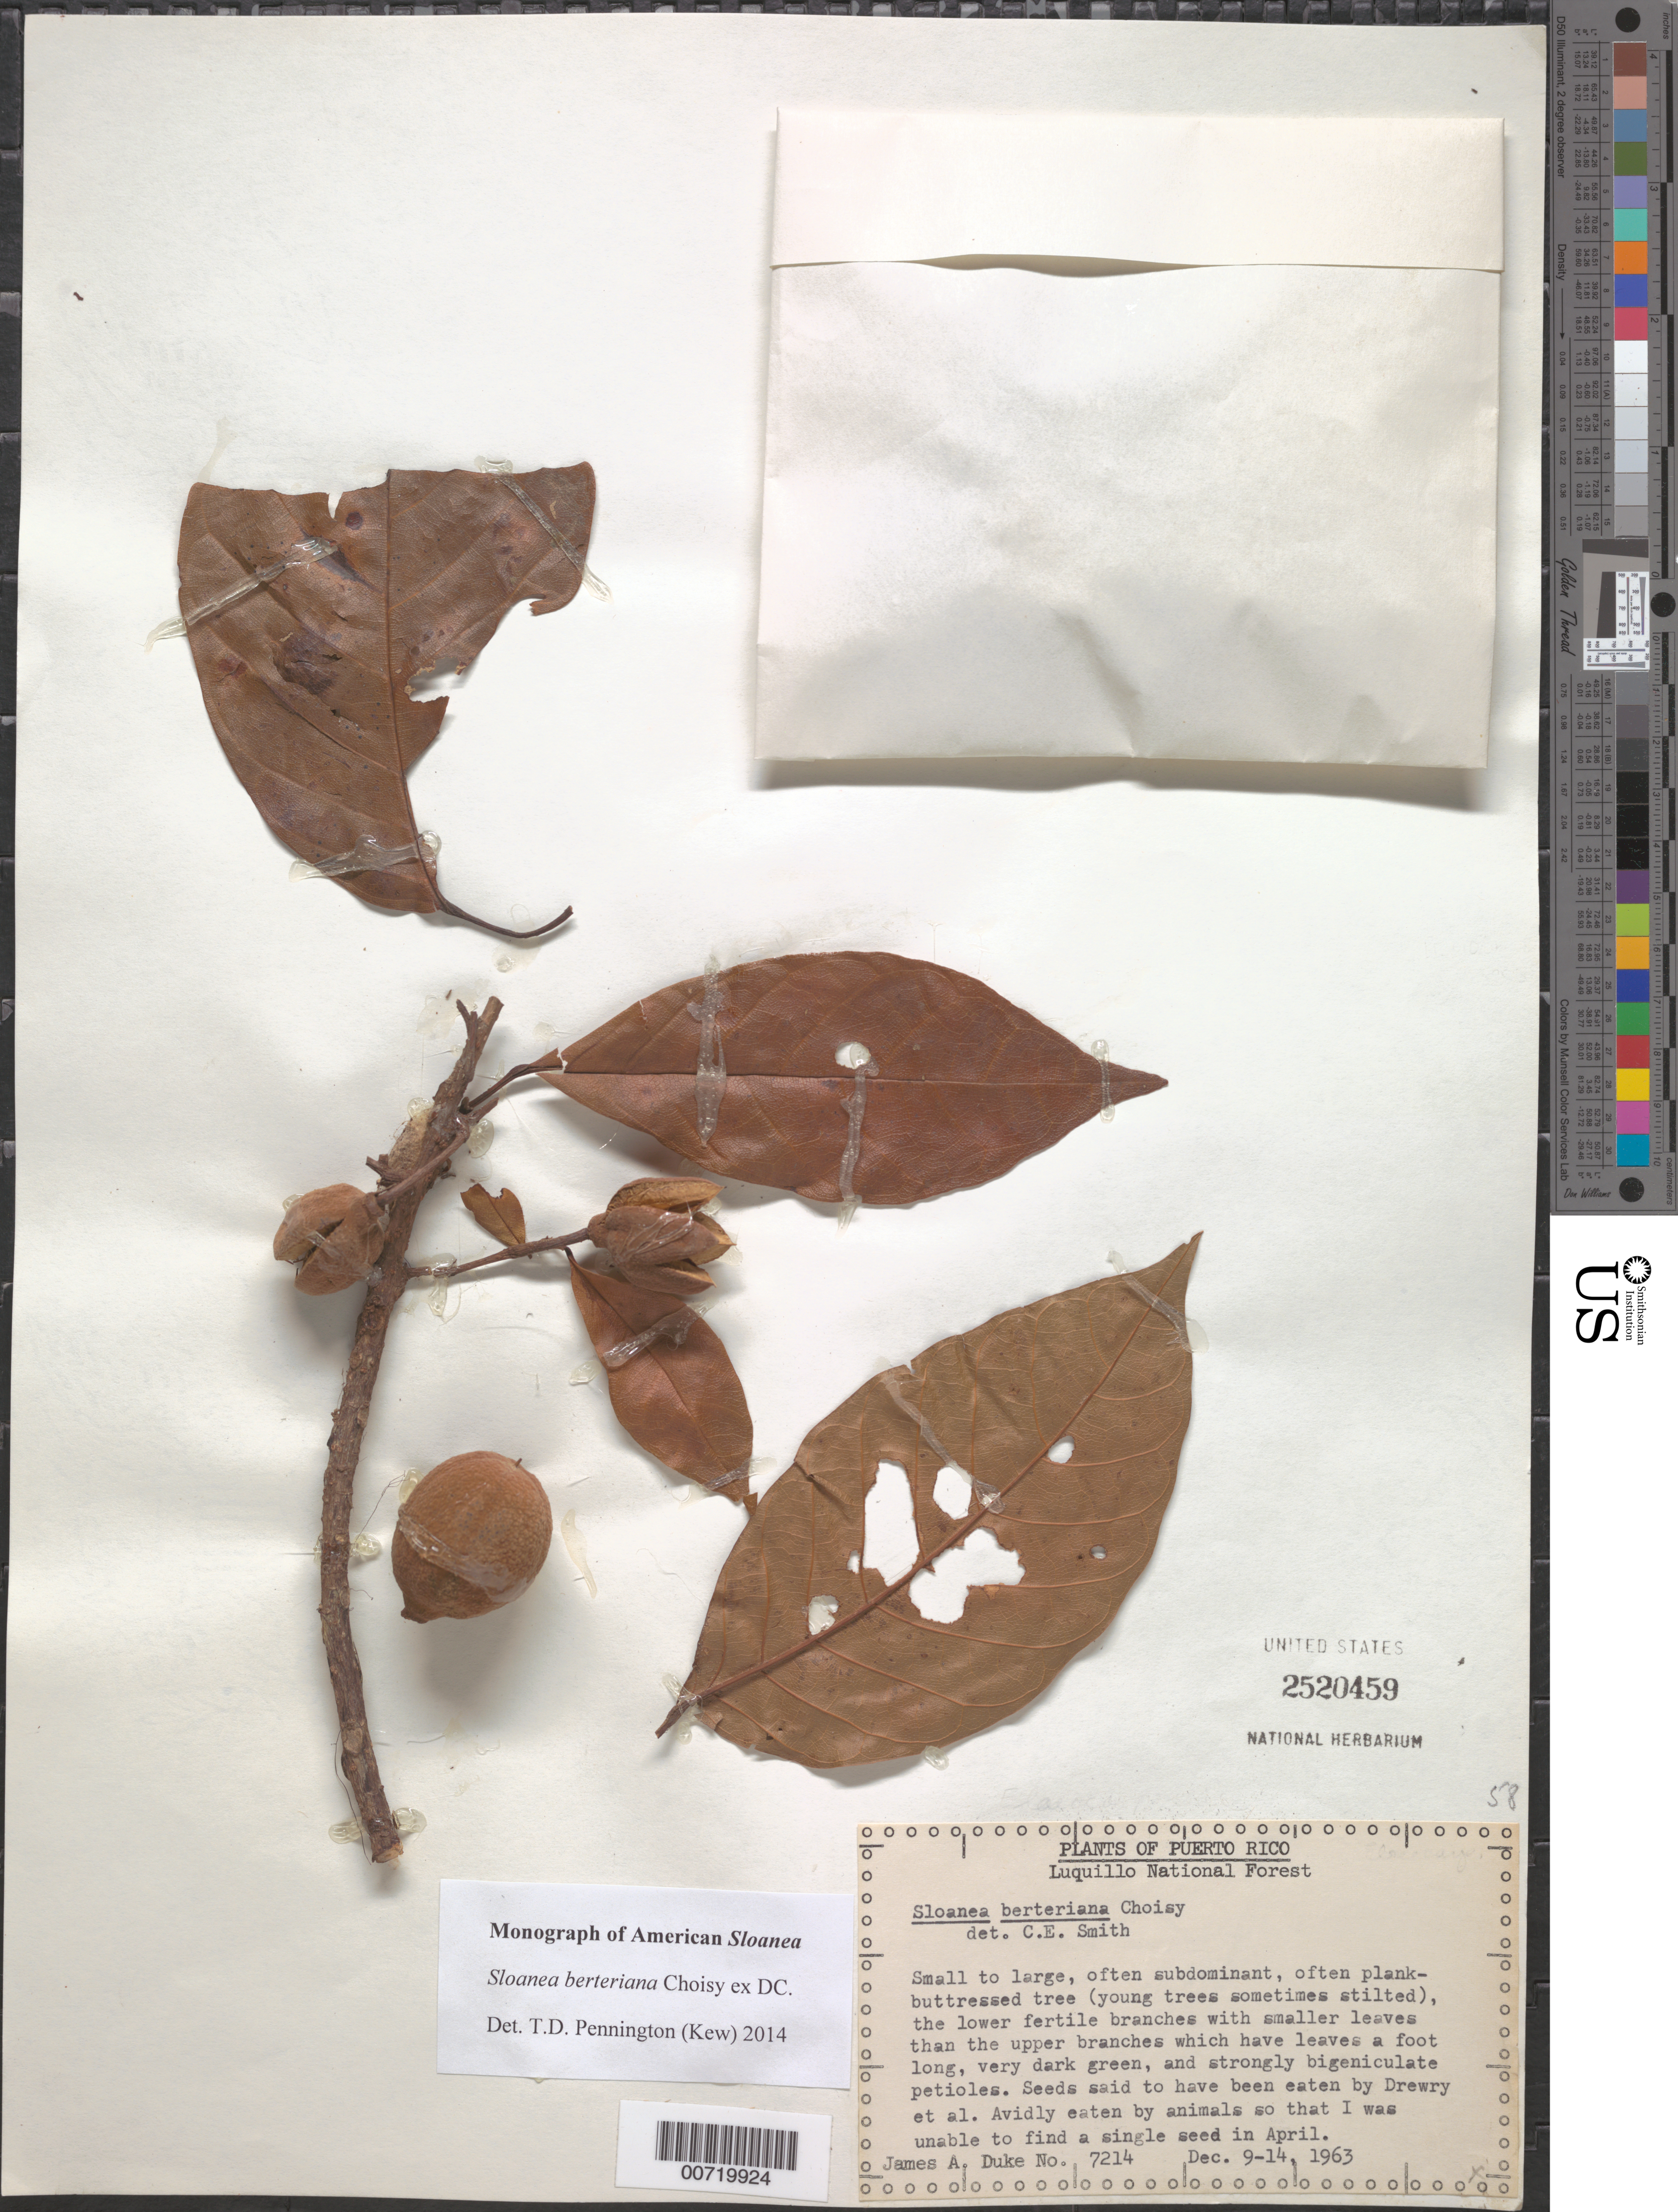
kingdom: Plantae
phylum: Tracheophyta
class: Magnoliopsida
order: Oxalidales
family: Elaeocarpaceae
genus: Sloanea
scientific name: Sloanea berteroana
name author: Choisy ex DC.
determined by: Pennington, T. D., (K)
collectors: J. A. Duke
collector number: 7214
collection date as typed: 09 Dec 1963 to 14 Dec 1963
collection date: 1963-12-09/1963-12-14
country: Puerto Rico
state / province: Luquillo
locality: Luquillo Natl. Forest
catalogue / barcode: US 2520459